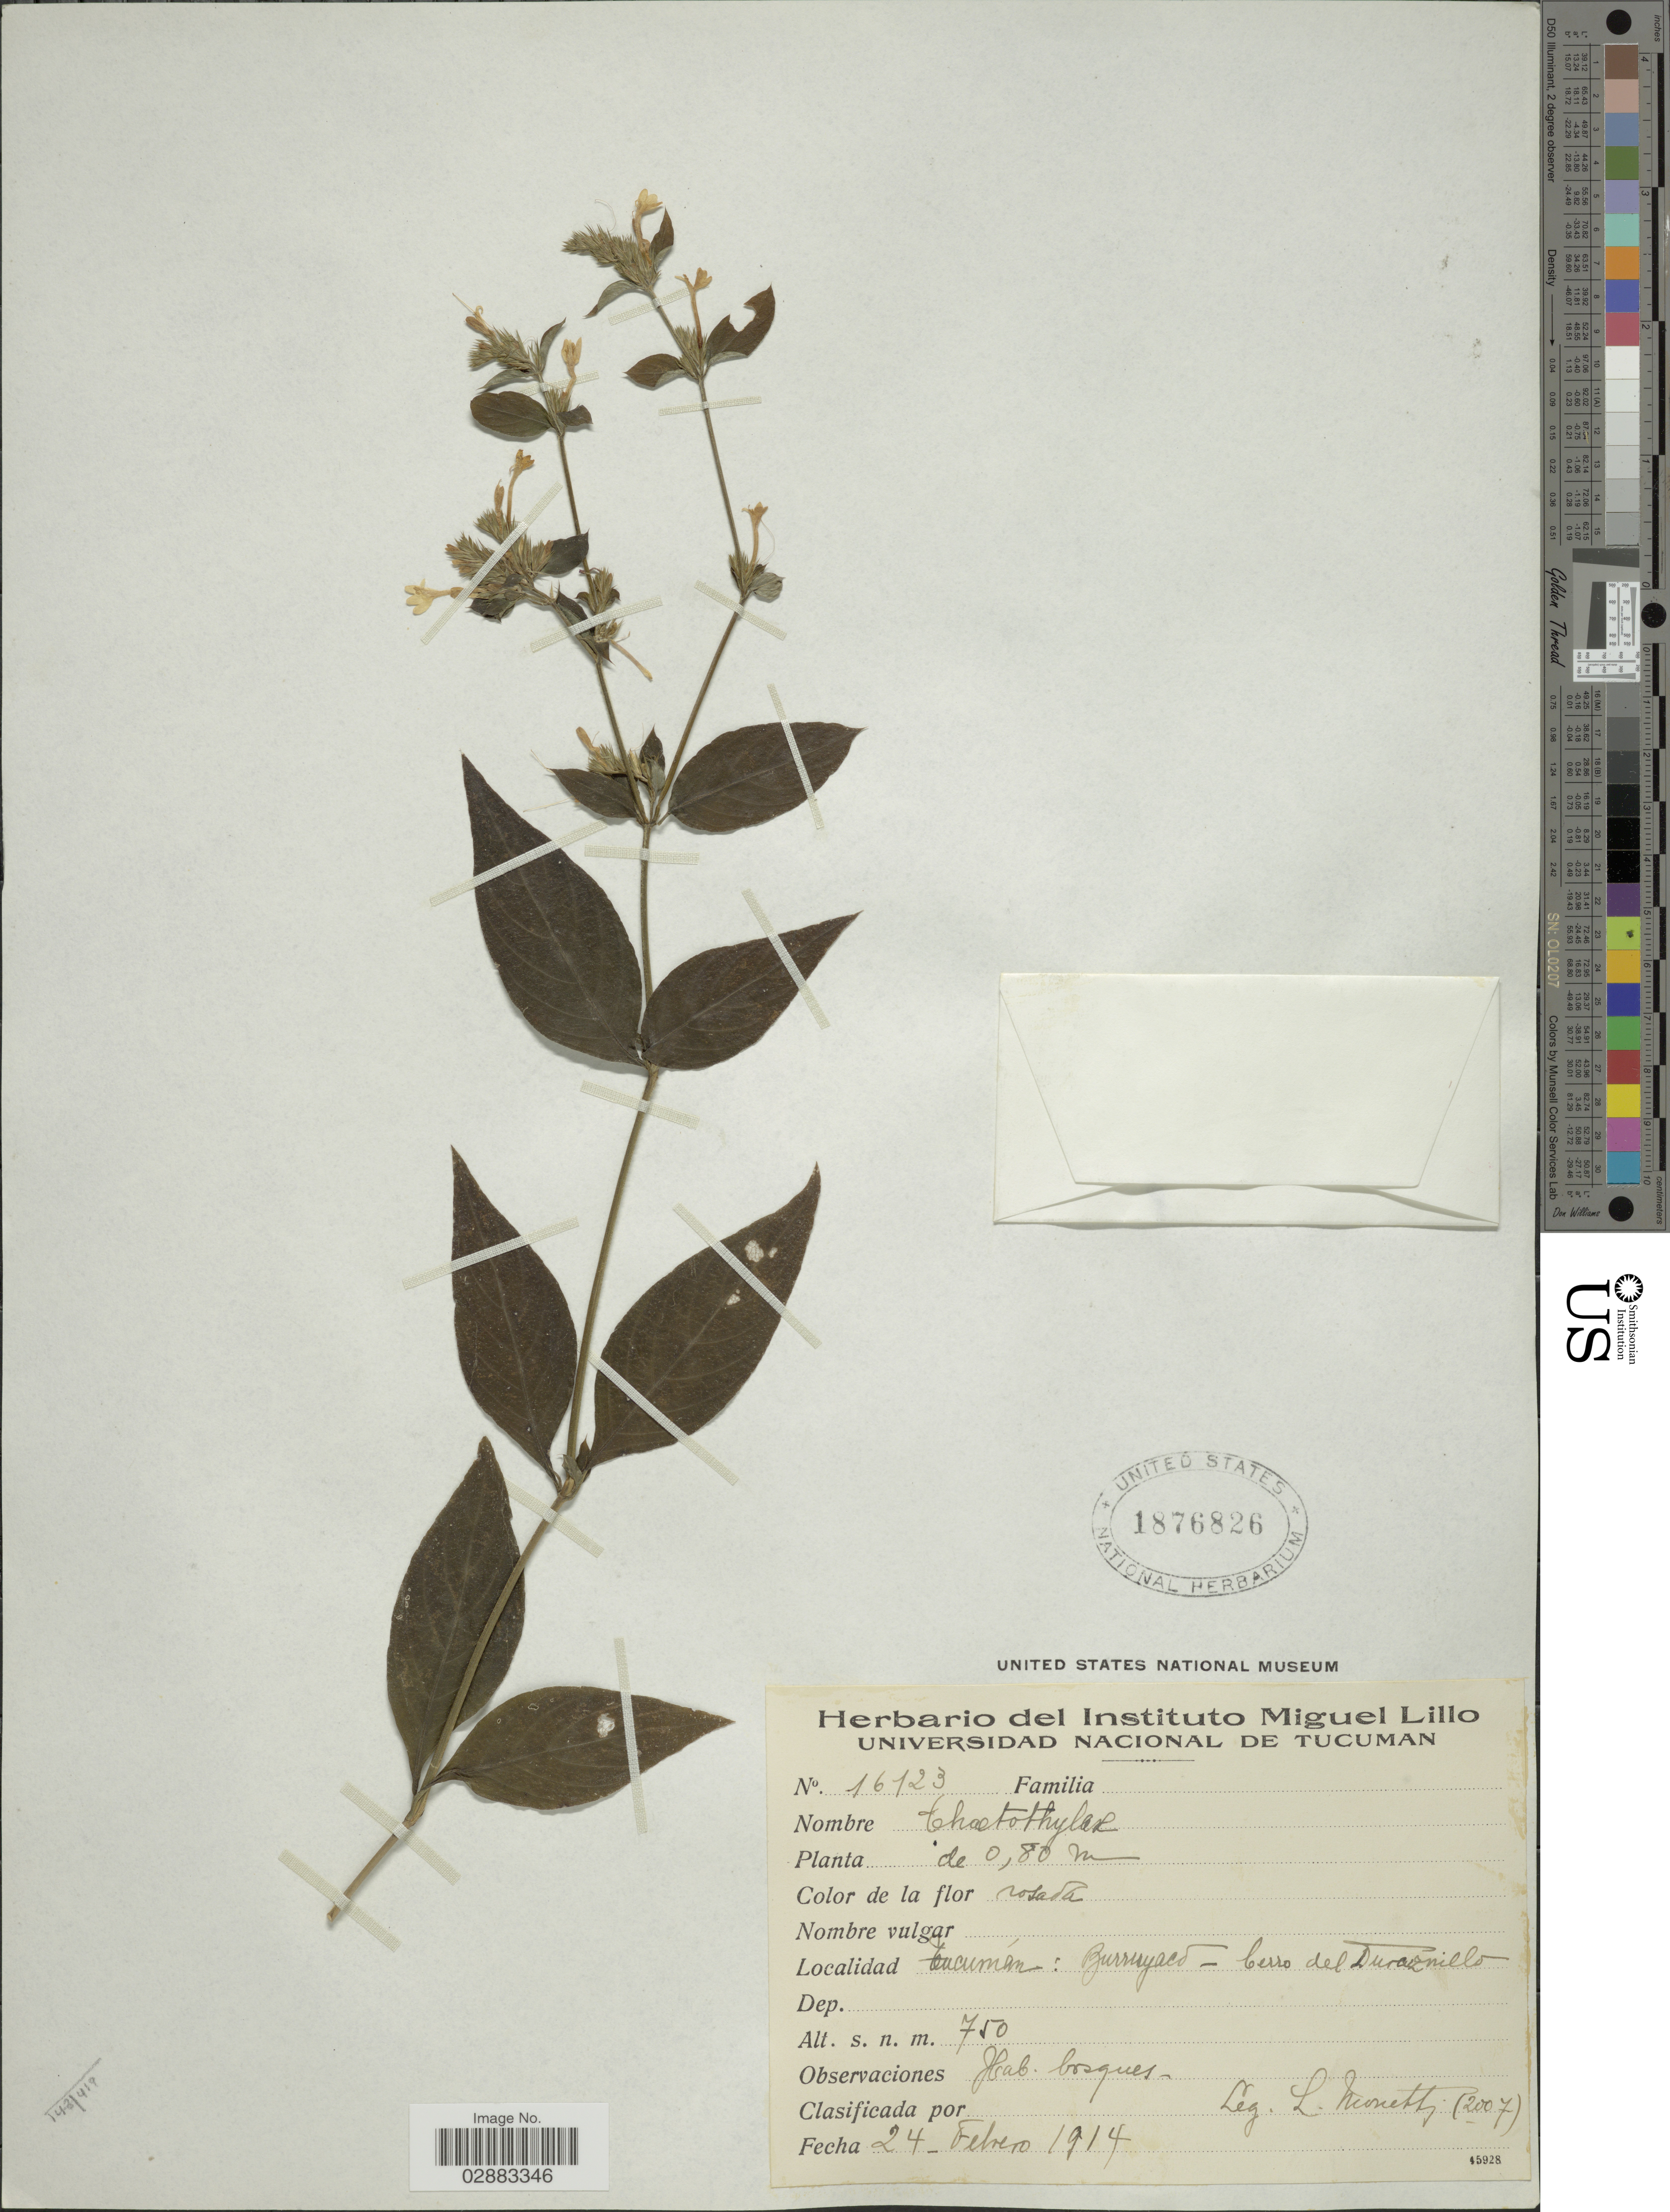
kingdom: Plantae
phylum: Tracheophyta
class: Magnoliopsida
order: Lamiales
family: Acanthaceae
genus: Justicia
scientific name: Justicia goudotii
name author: V.A.W. Graham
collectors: L. Monetti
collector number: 2007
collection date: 1914-02-24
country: Argentina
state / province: Tucuman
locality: Tucumán: Burruyaco - Cerro del Duraznillo.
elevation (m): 750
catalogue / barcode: US 1876826